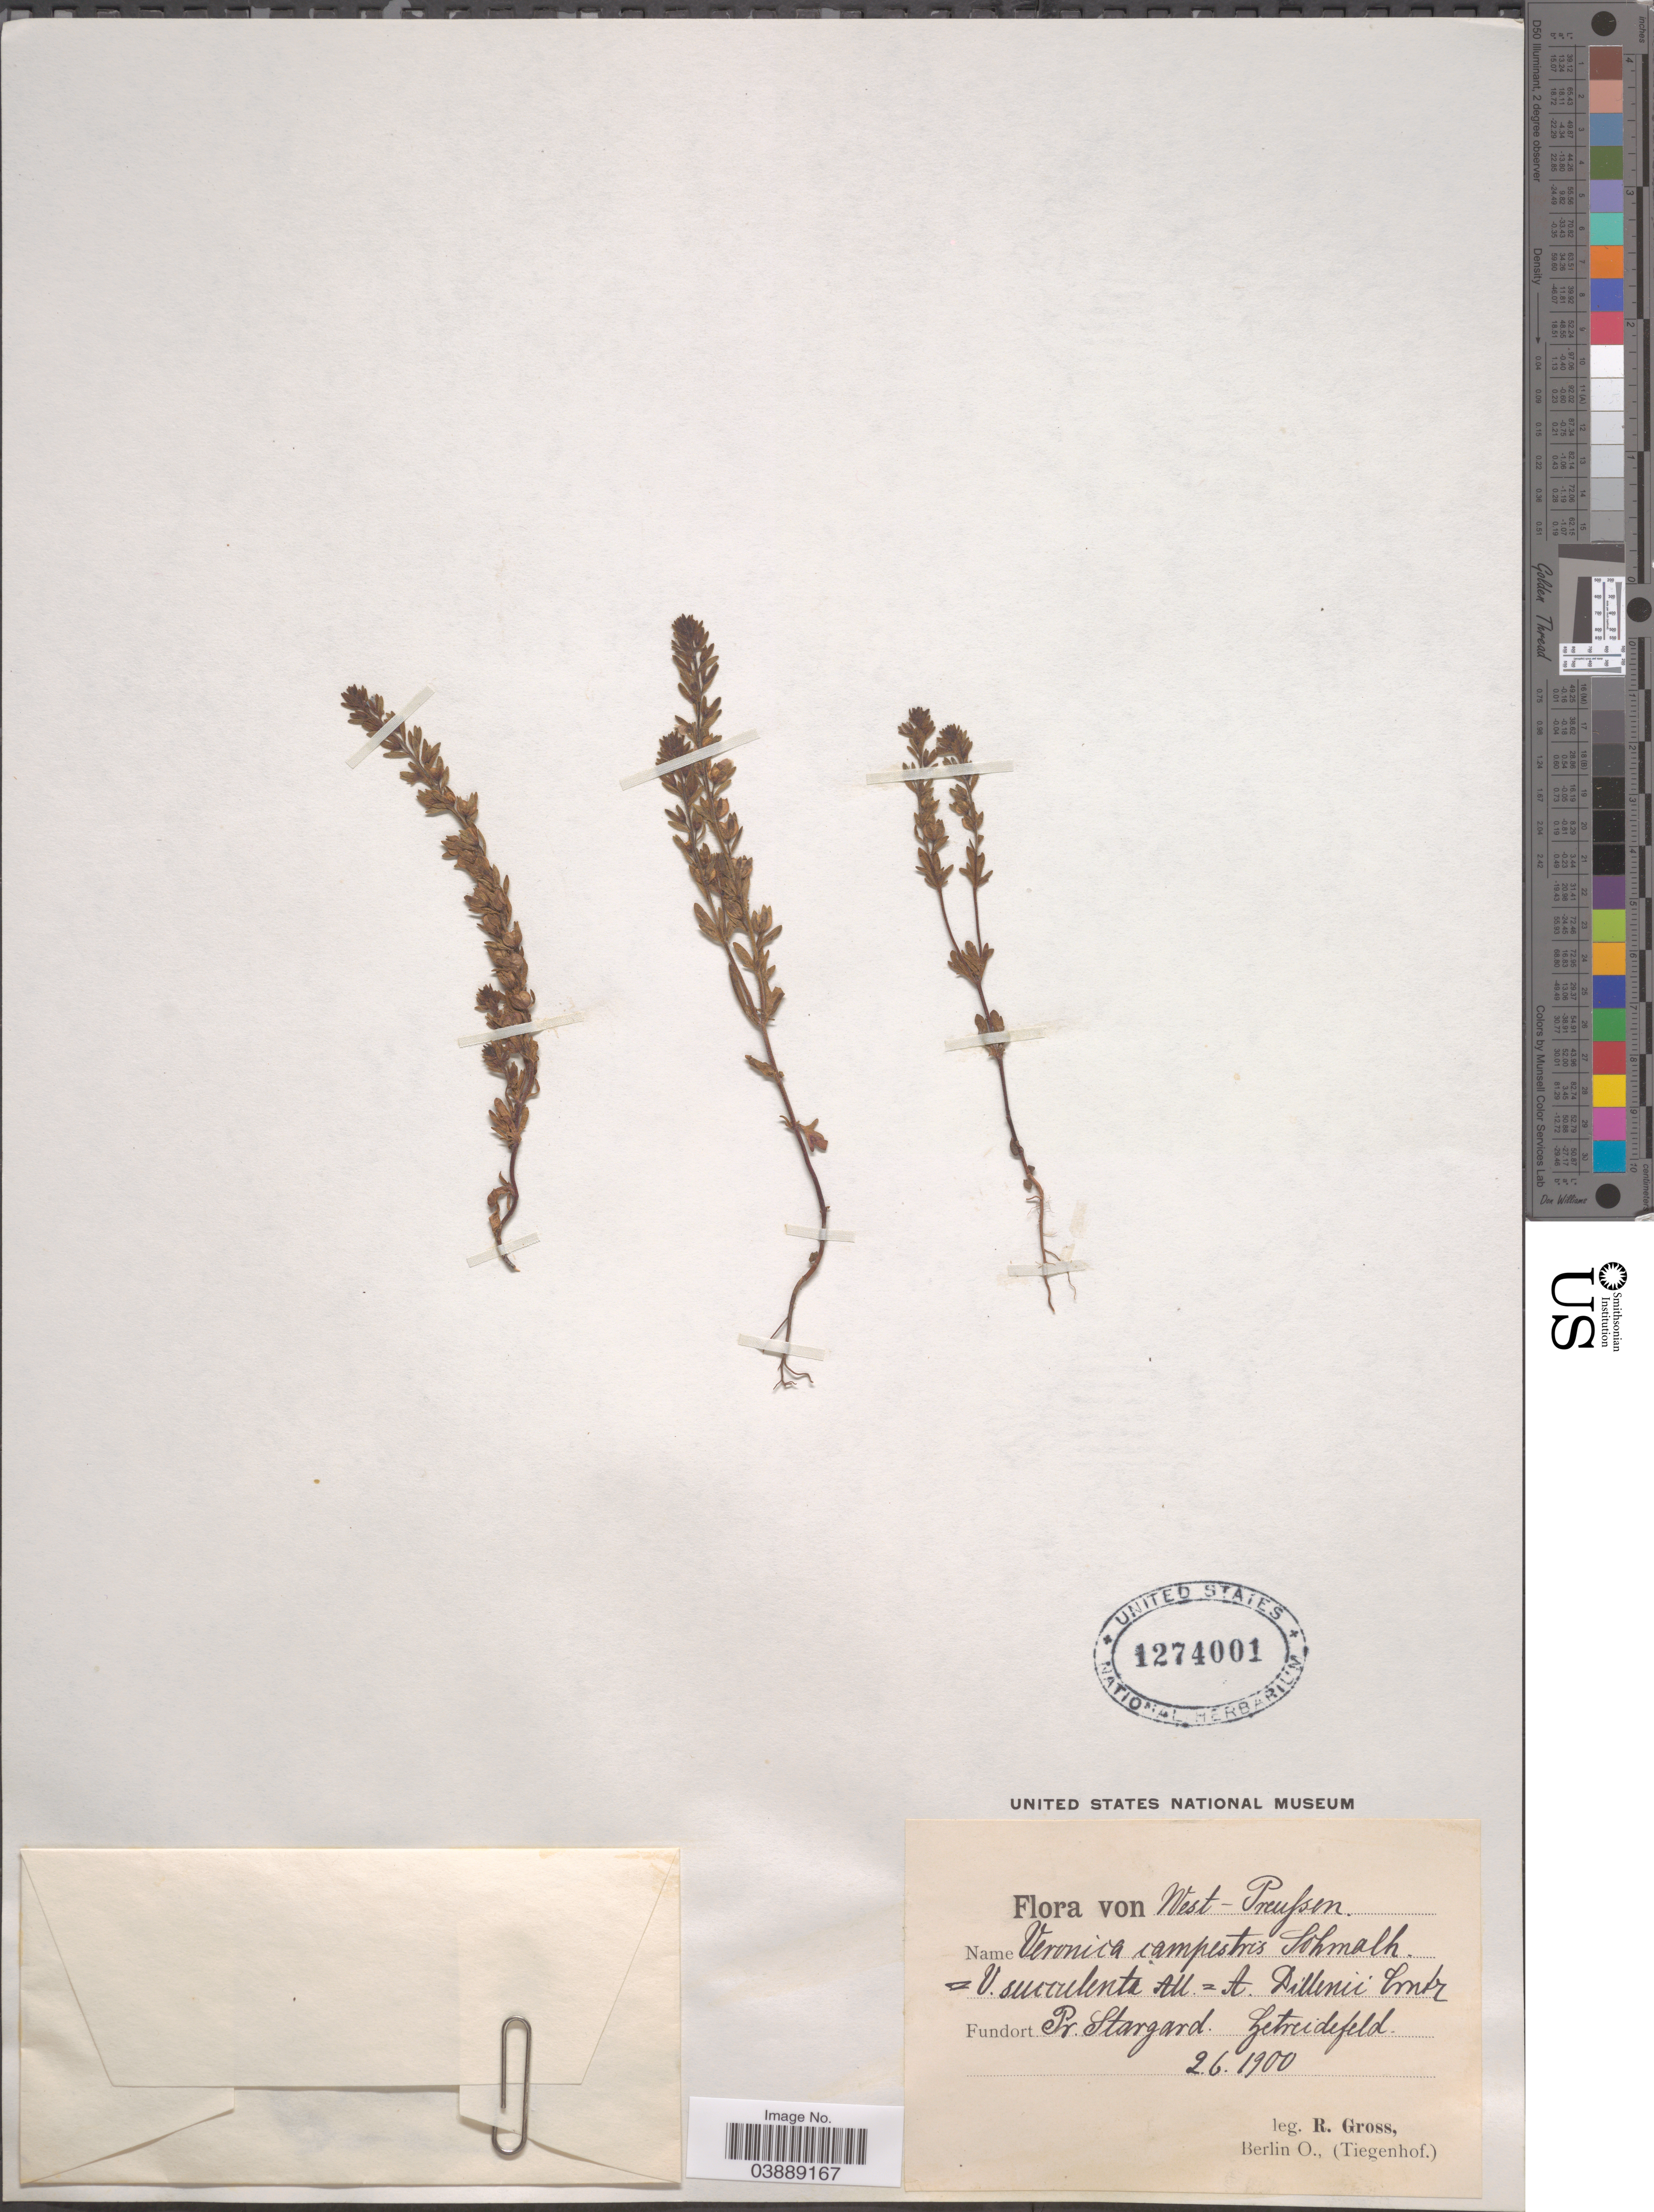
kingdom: Plantae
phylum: Tracheophyta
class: Magnoliopsida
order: Lamiales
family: Plantaginaceae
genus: Veronica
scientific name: Veronica campestris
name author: Schmalh.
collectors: R. Gross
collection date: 1900-06-02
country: Poland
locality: West-Preussen. Pr. Stargard. Getreidefeld.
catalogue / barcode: US 1274001